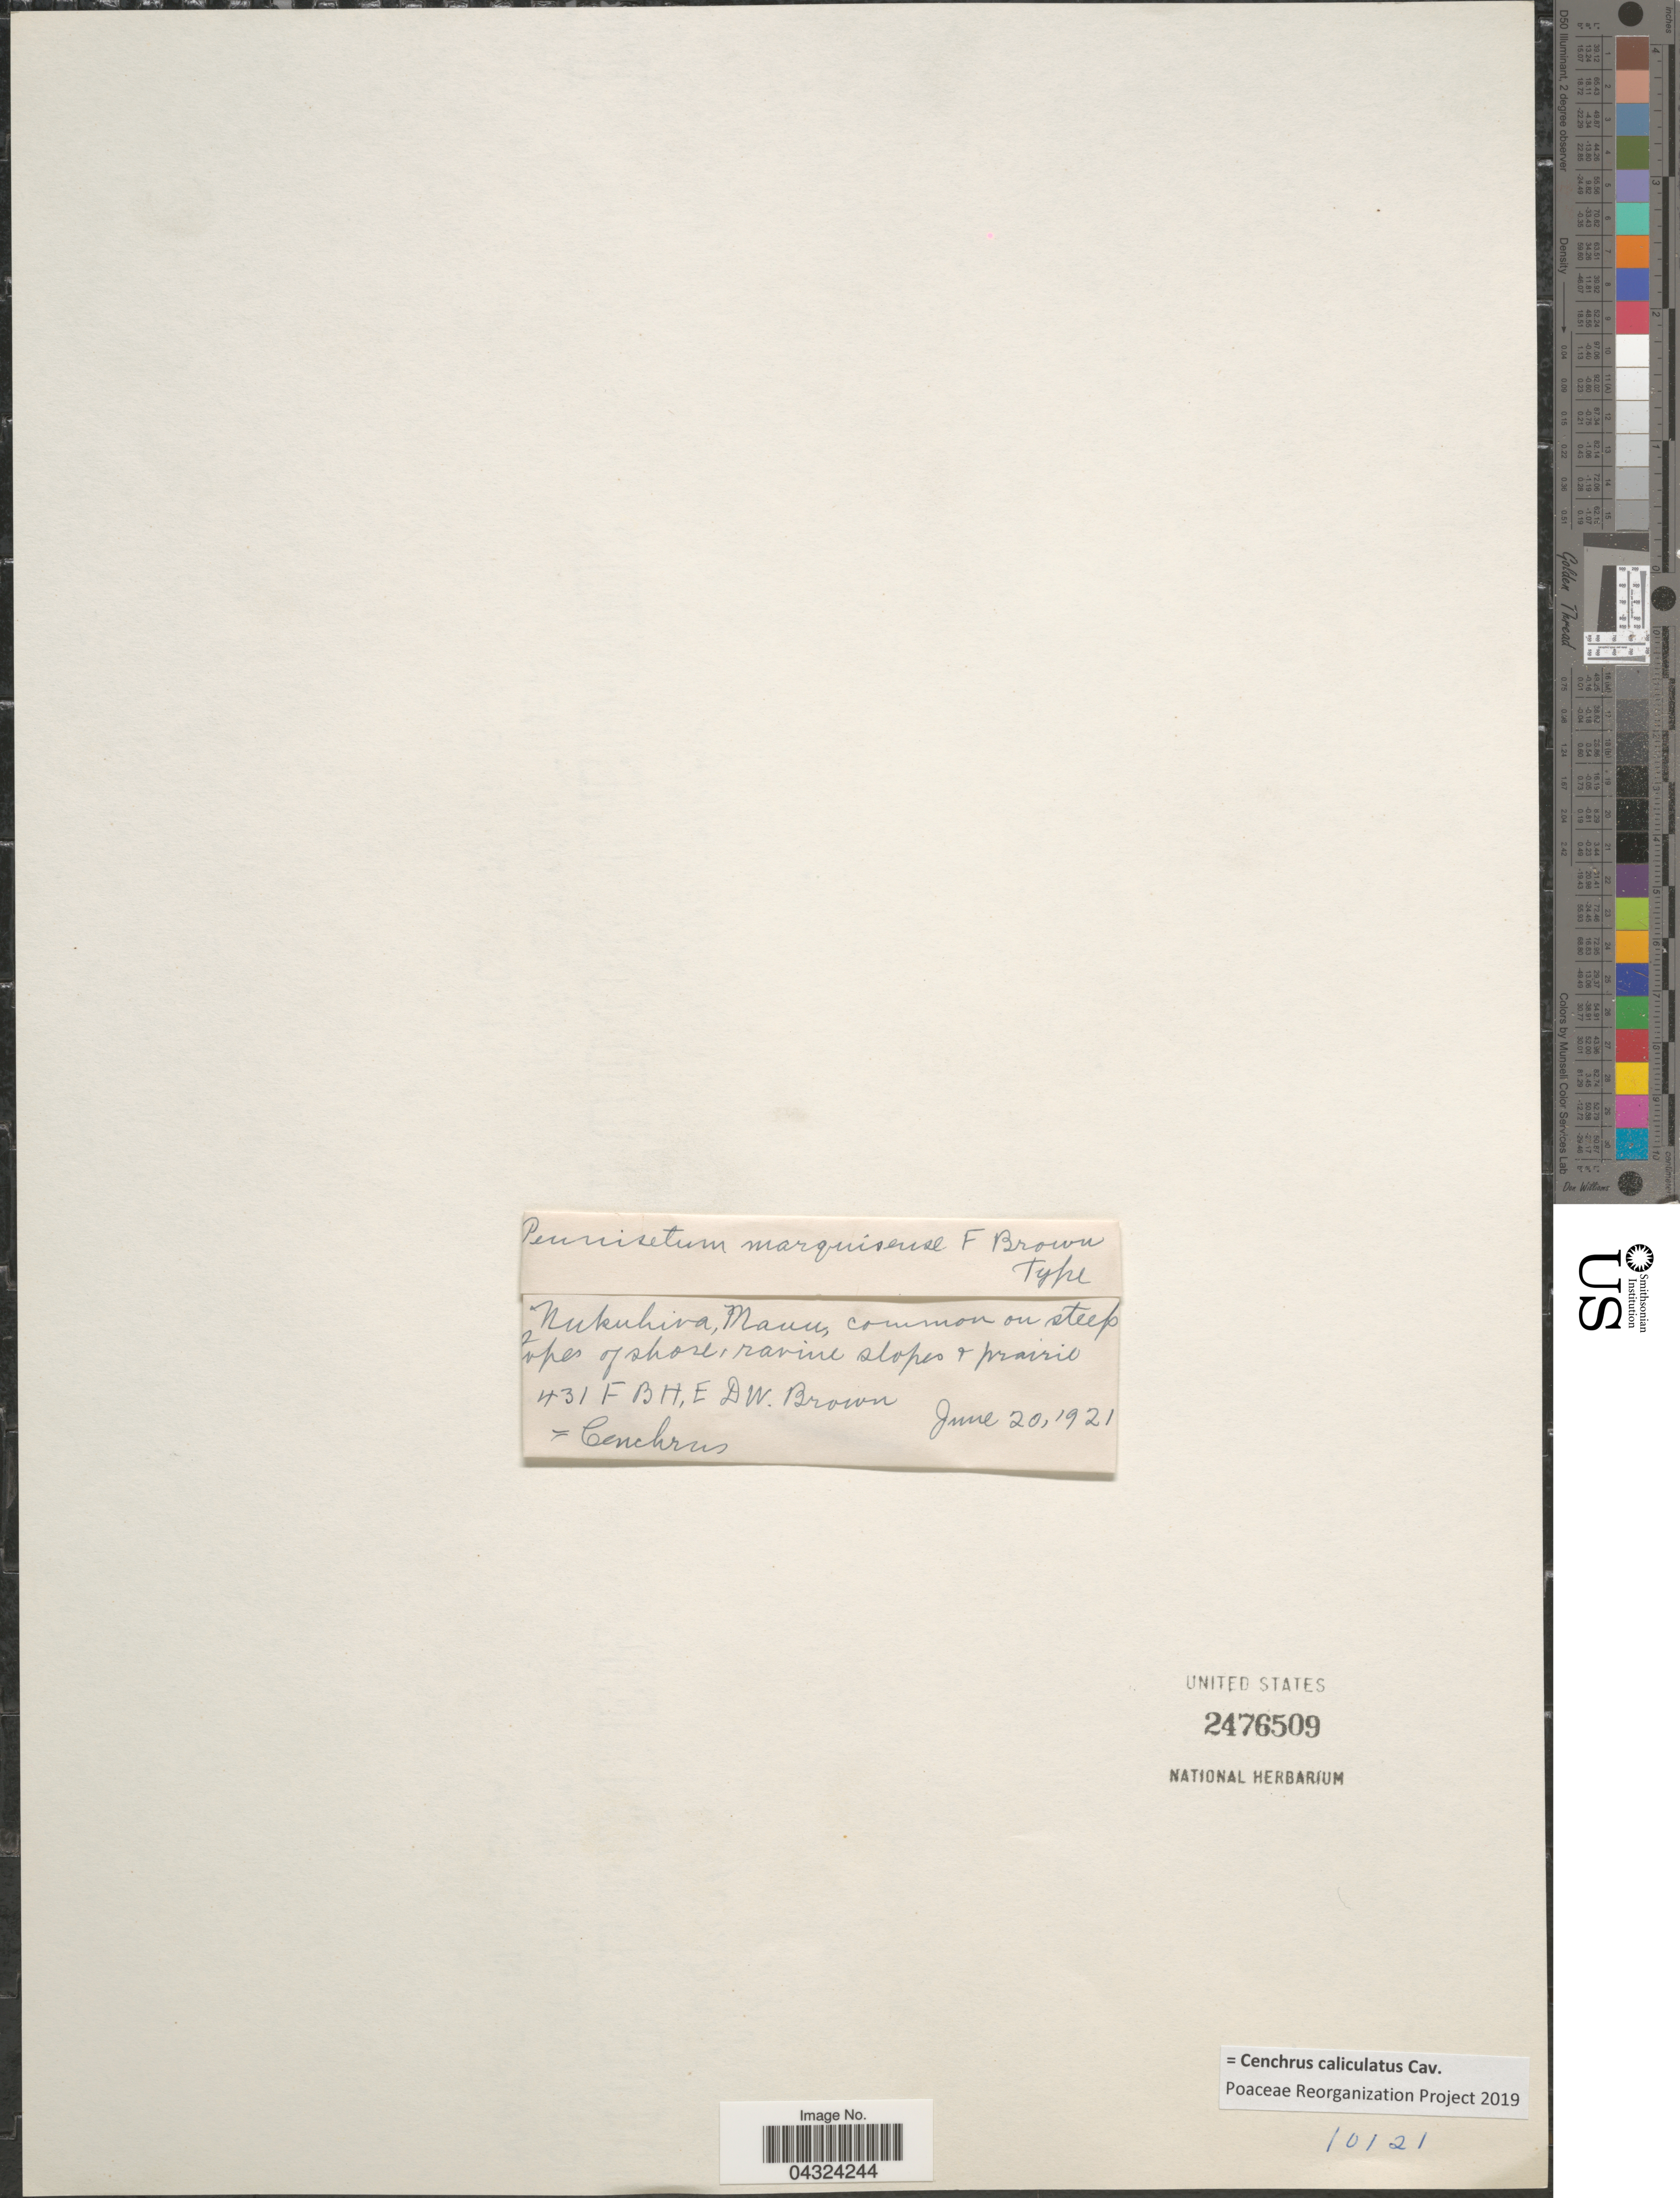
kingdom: Plantae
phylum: Tracheophyta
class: Liliopsida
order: Poales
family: Poaceae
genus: Cenchrus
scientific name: Cenchrus caliculatus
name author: Cav.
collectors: F. Brown & E. Brown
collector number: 431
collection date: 1921-06-20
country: French Polynesia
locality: Nukuhiva, Mauu, common on steep [illegible text]opes of shore, ravine slopes + prairie.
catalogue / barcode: US 2476509